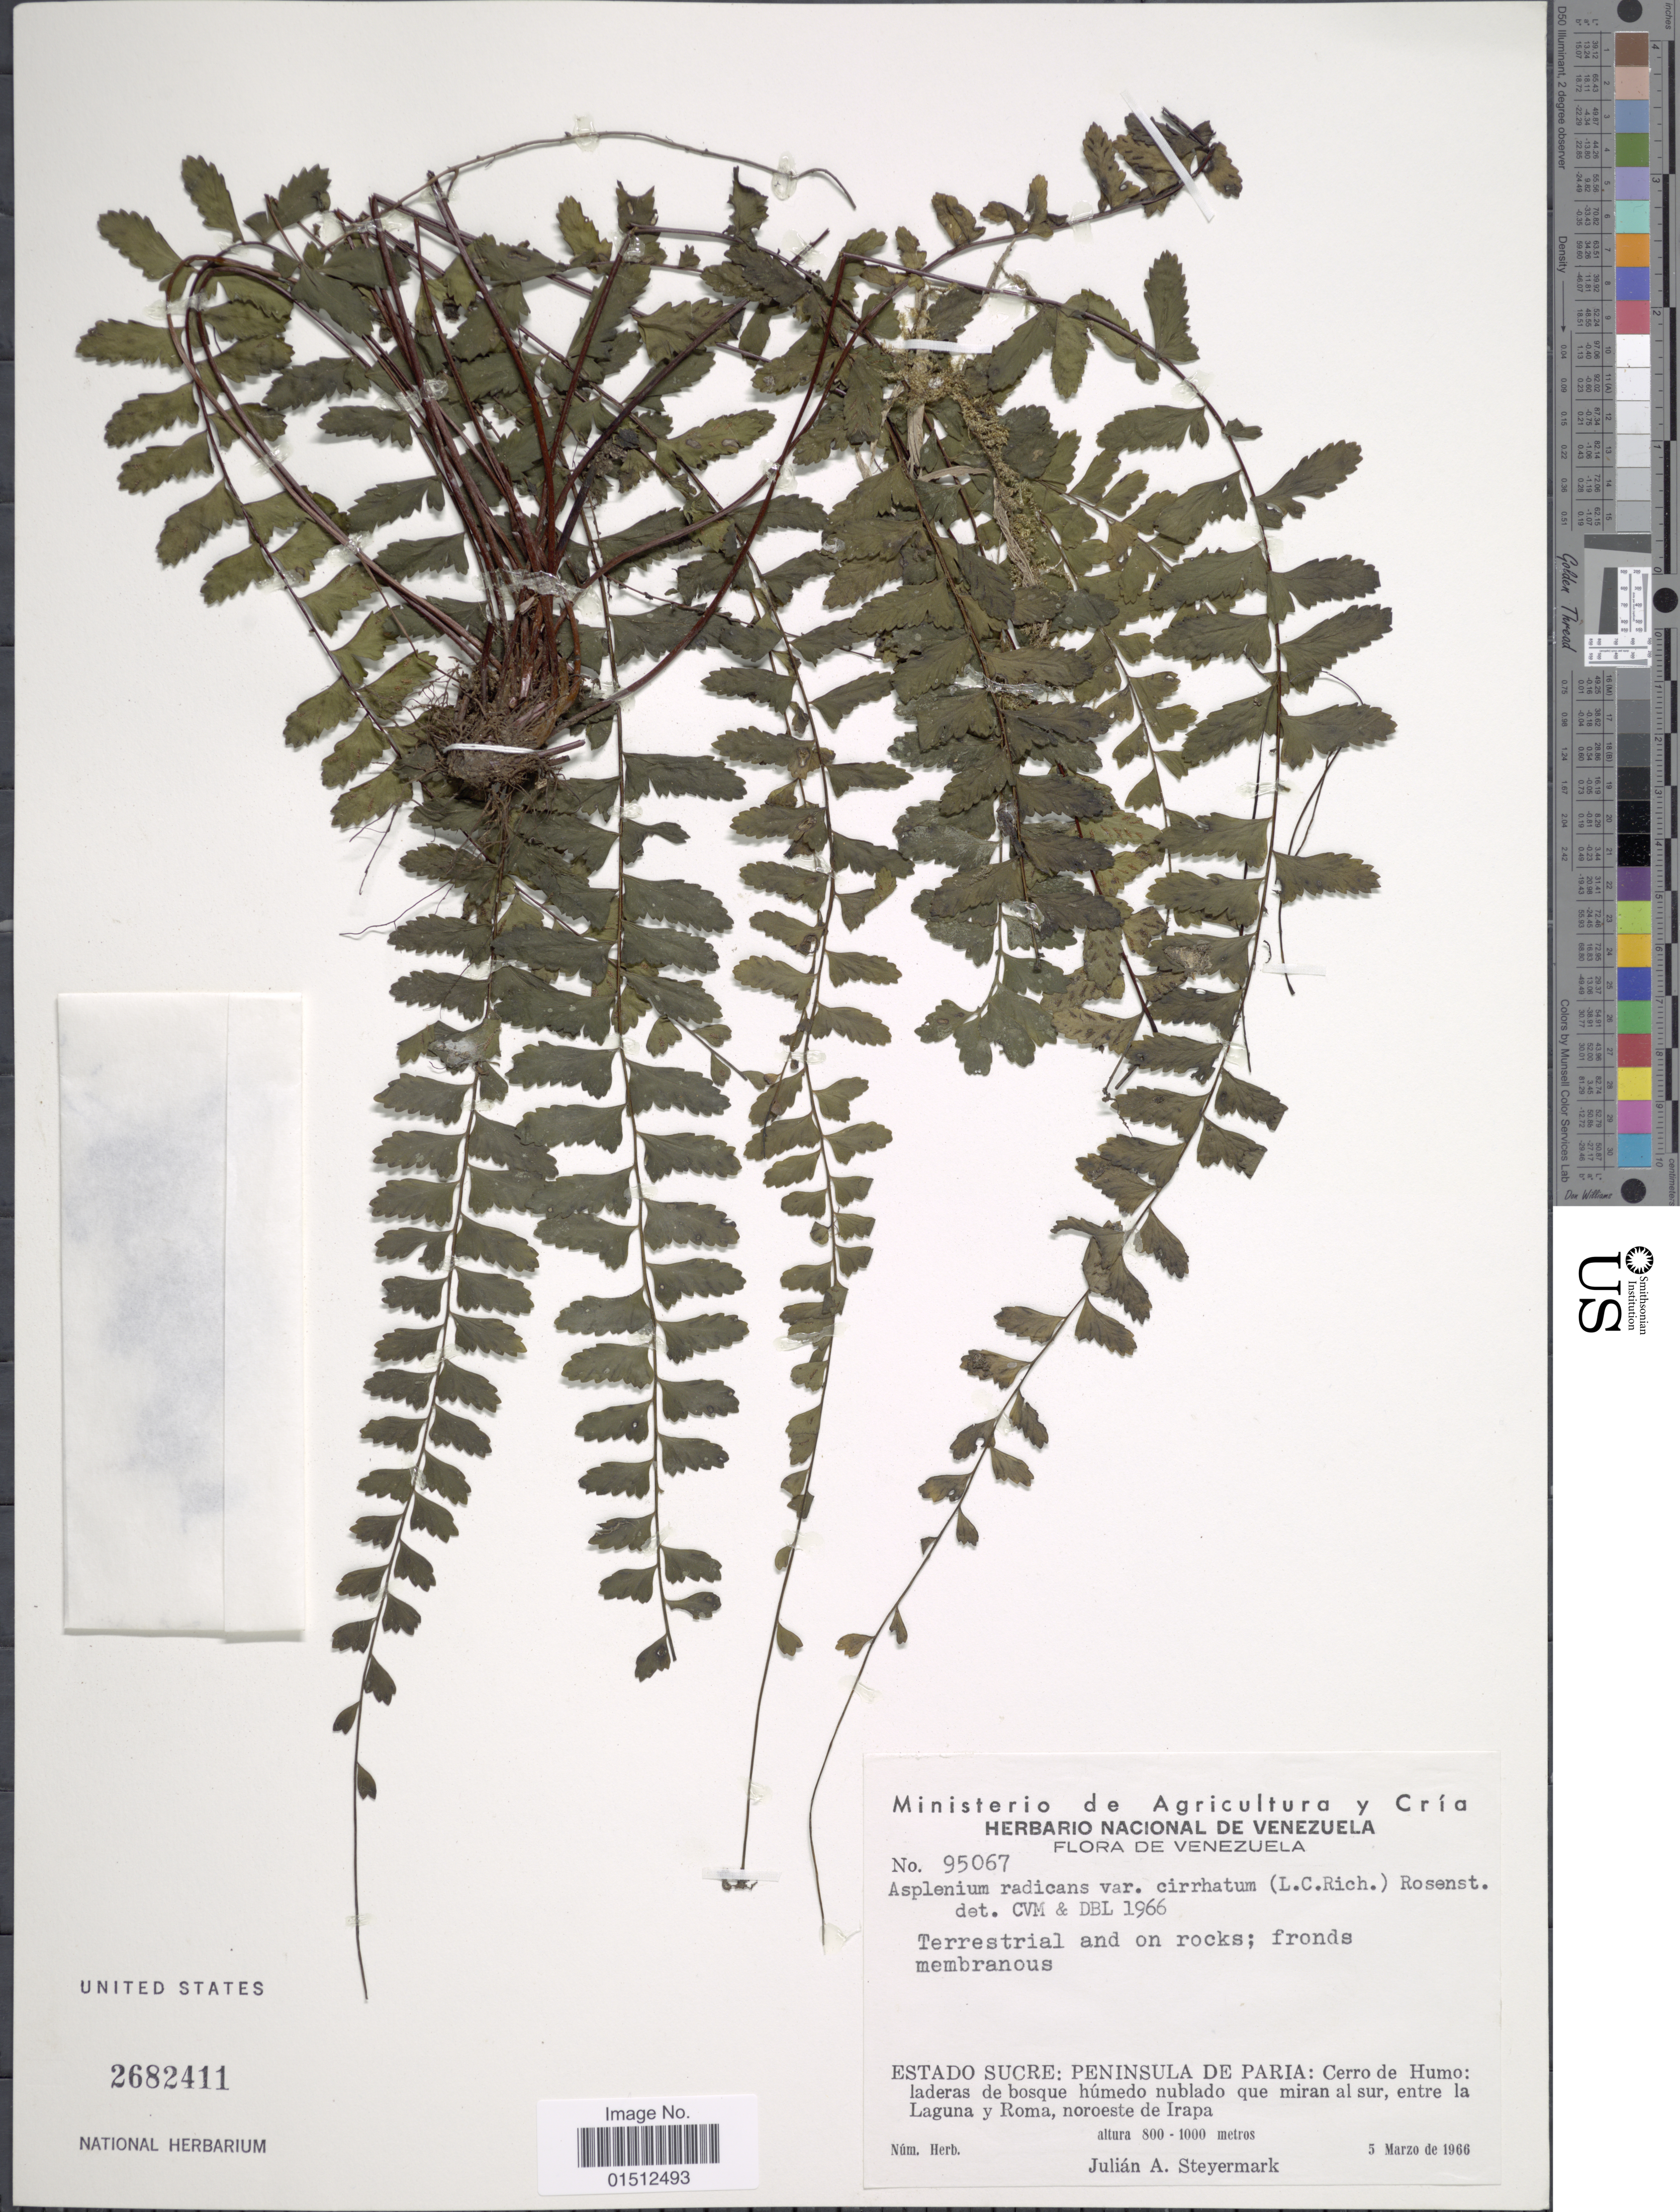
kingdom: Plantae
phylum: Tracheophyta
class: Polypodiopsida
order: Polypodiales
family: Aspleniaceae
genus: Asplenium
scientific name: Asplenium radicans var. cirrhatum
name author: (Rich. ex Willd.) Rosenst.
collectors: J. Steyermark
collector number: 95067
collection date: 1966-03-05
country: Venezuela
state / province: Sucre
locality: Venezuela, Estado Sucre: Peninsula de Paria: Cerro de Humo: laderas de bosque humedo nublado que miran al sur, entre la Laguna y Roma, noroeste de Irapa.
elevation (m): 800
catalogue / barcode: US 2682411